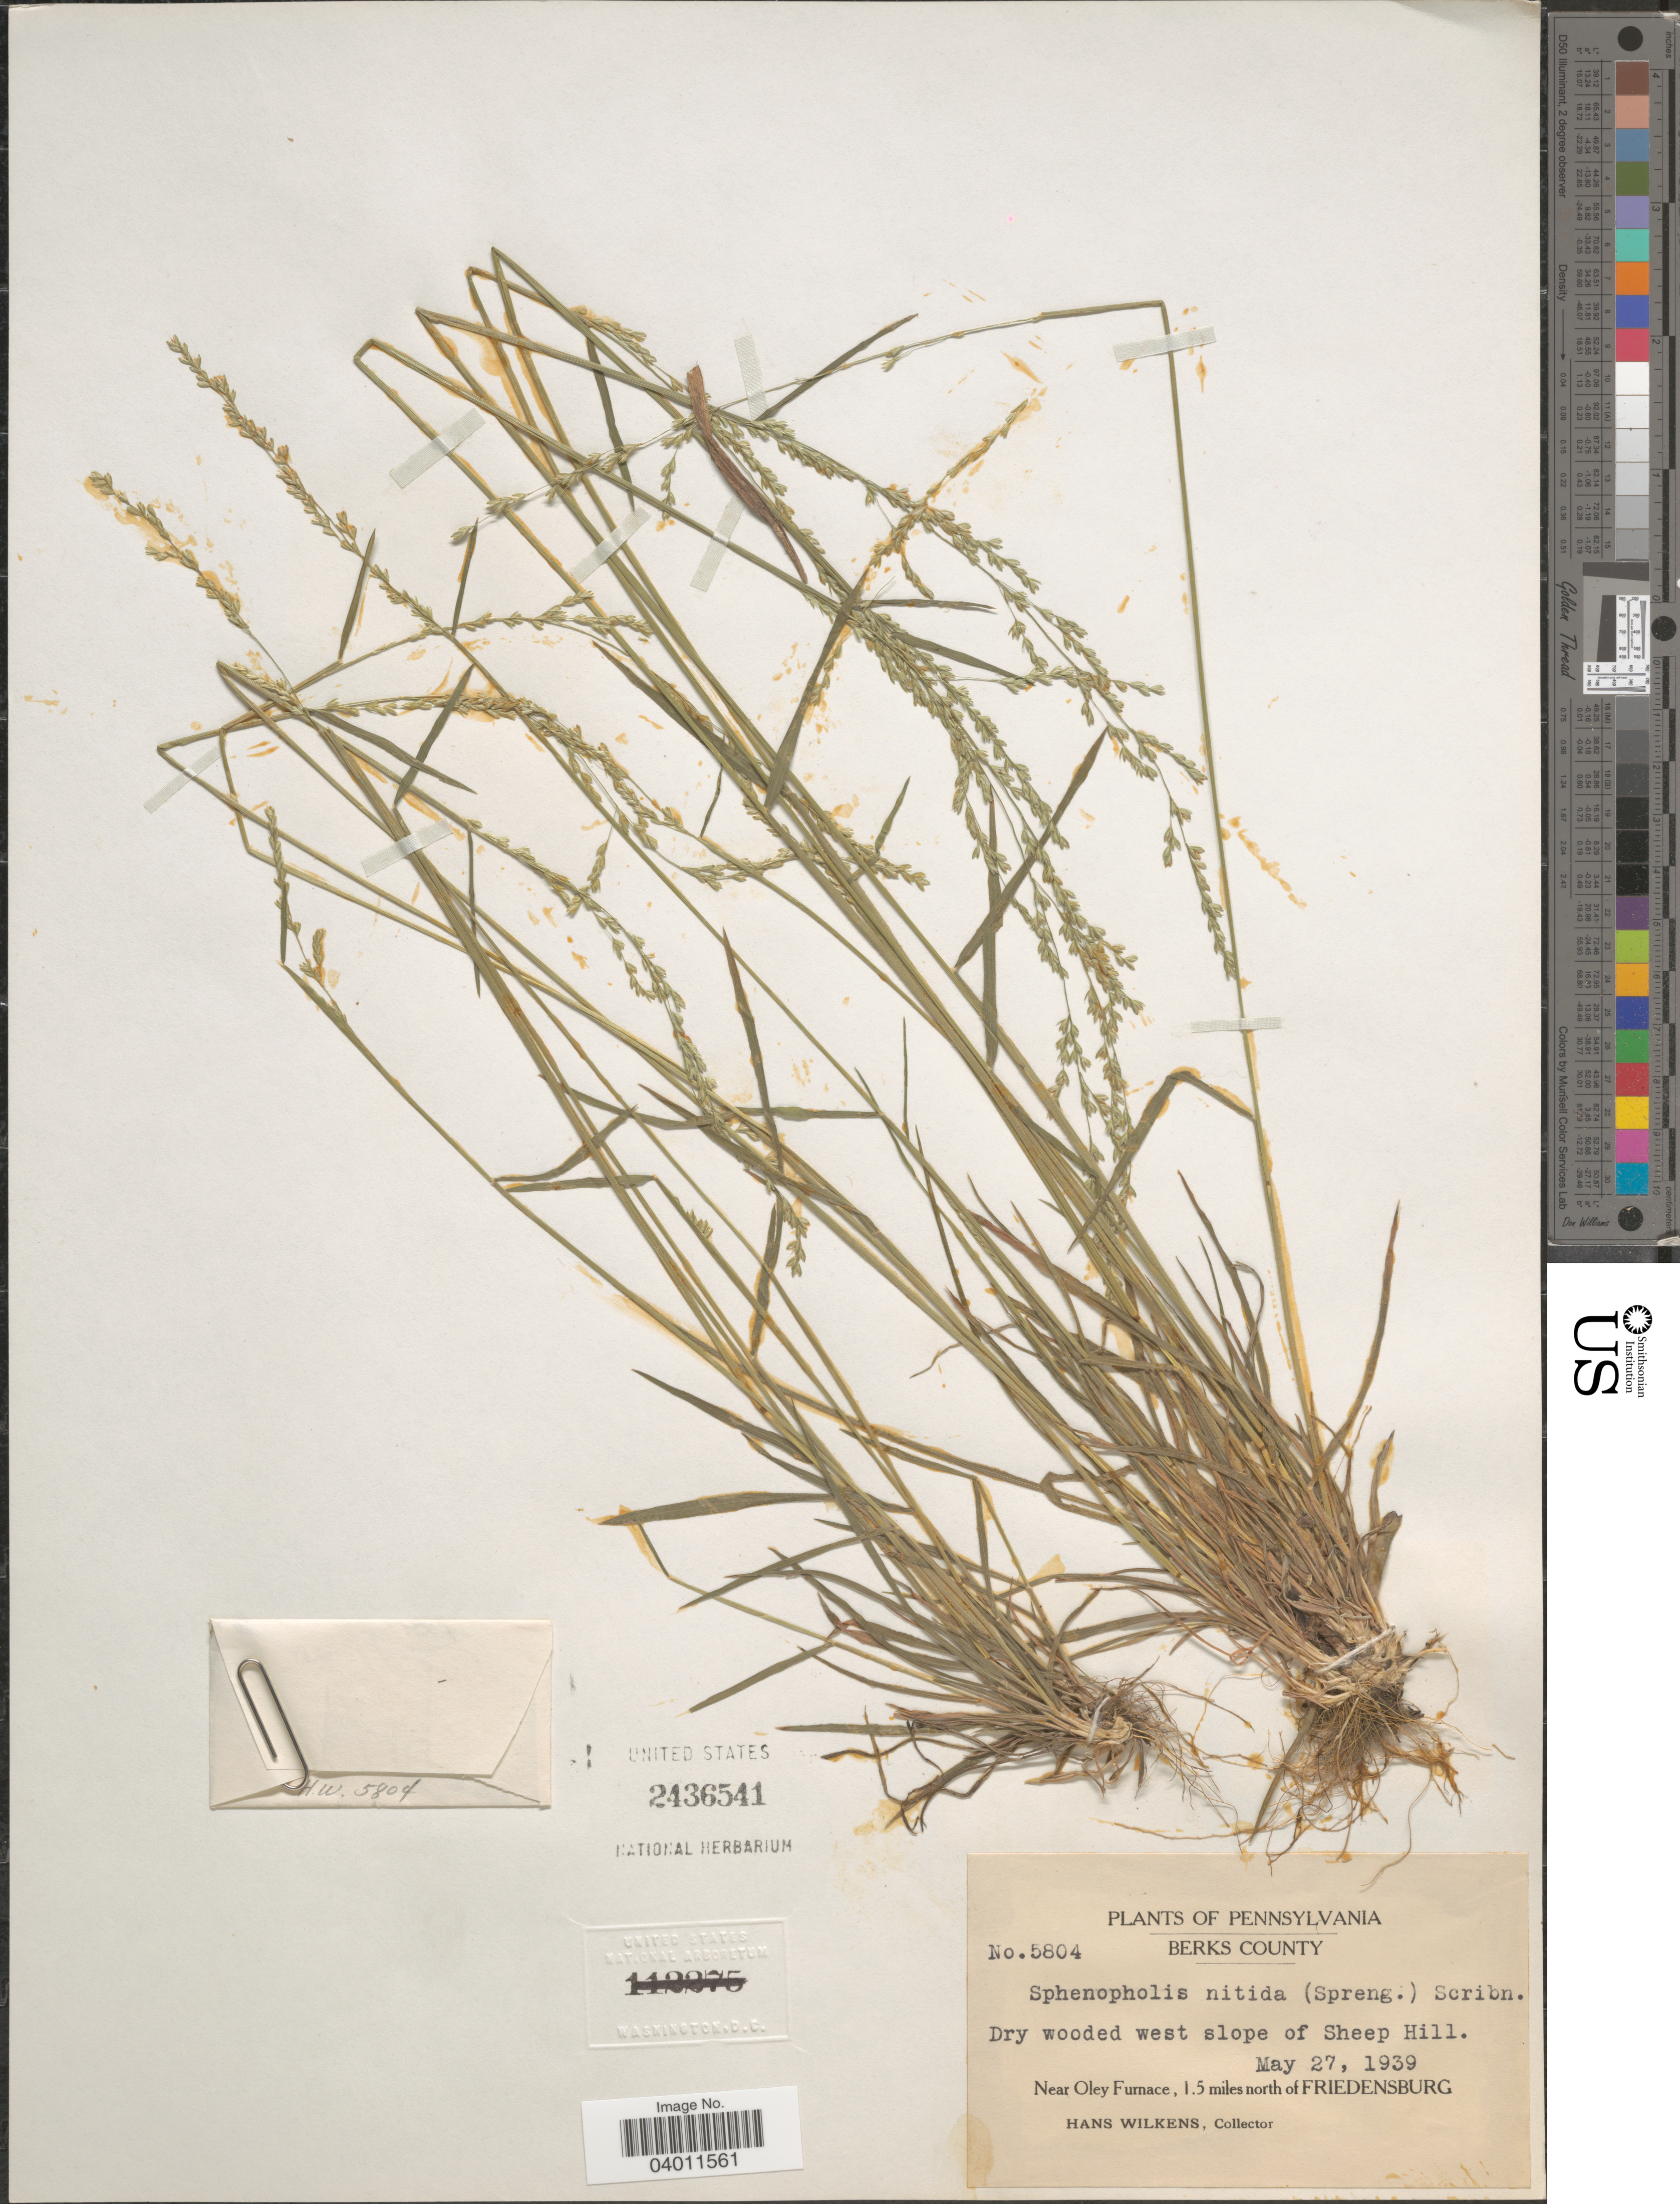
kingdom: Plantae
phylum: Tracheophyta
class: Liliopsida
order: Poales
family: Poaceae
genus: Sphenopholis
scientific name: Sphenopholis nitida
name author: (Biehler) Scribn.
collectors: H. Wilkens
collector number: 5804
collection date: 1939-05-27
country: United States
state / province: Pennsylvania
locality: Berks County. Dry wooded west slope of Sheep Hill. Near Olay Furnace, 1.5 miles north of Friedensburg.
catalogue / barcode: US 2436541